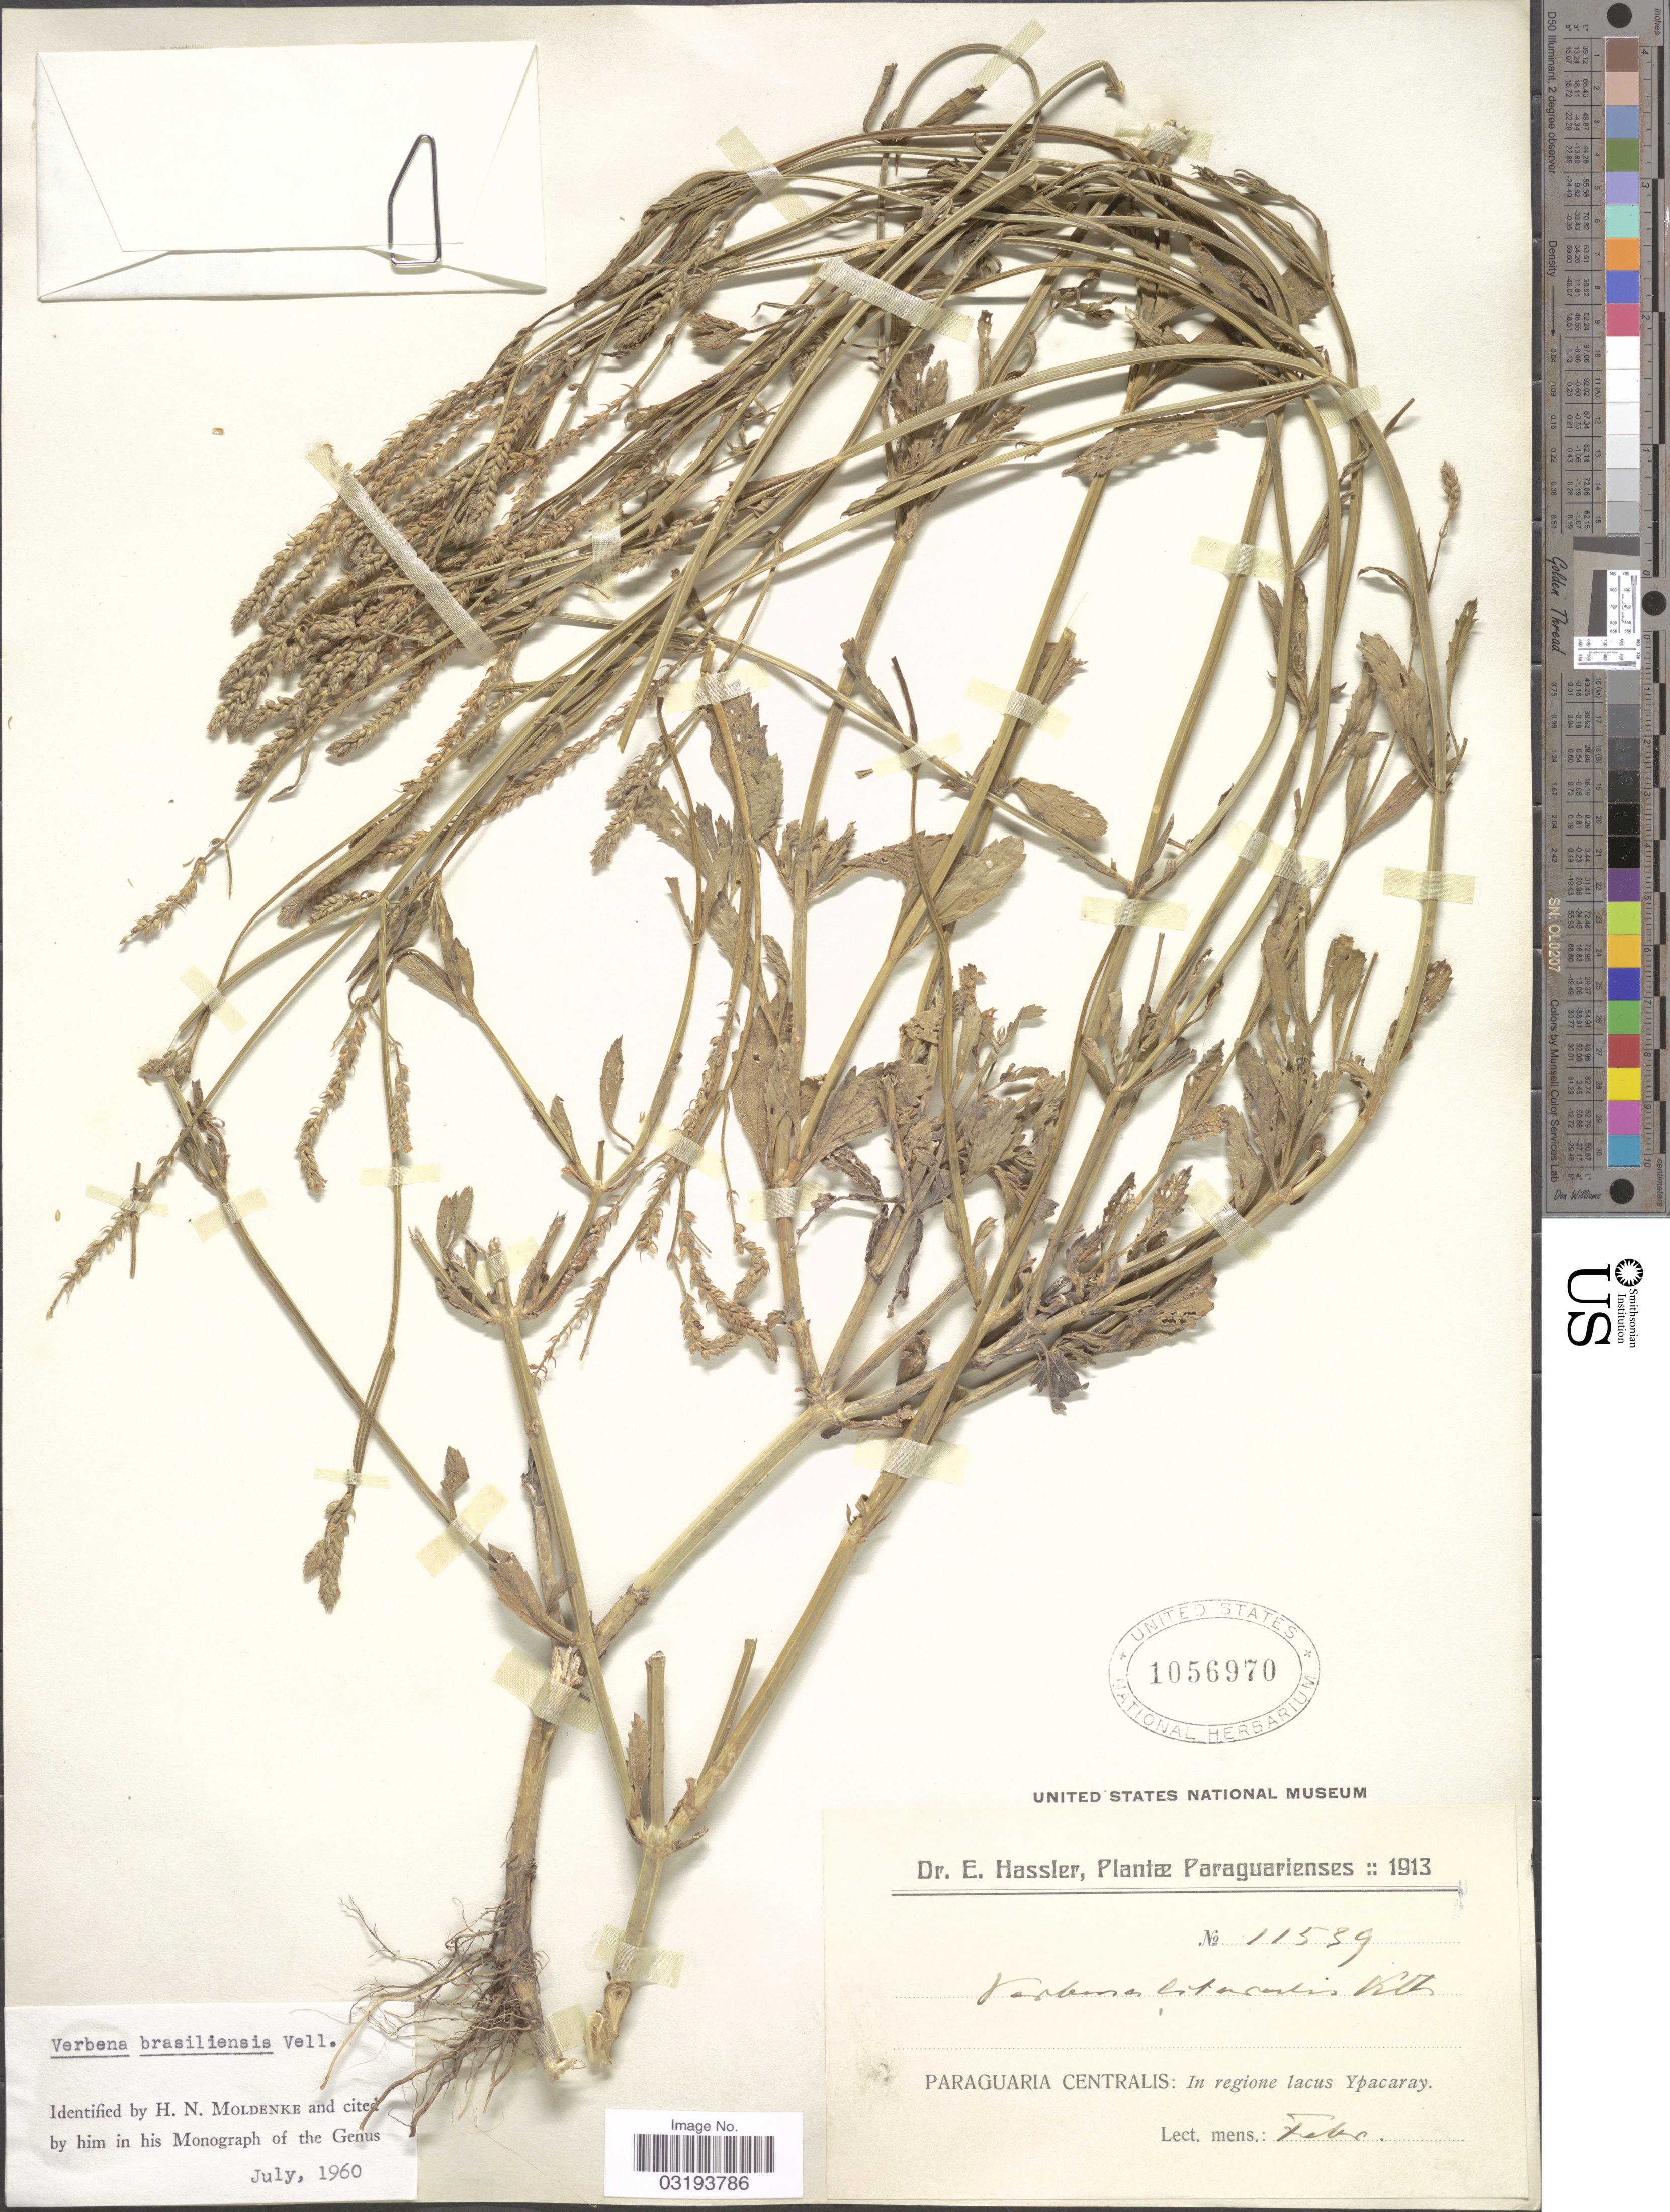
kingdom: Plantae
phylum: Tracheophyta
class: Magnoliopsida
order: Lamiales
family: Verbenaceae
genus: Verbena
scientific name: Verbena litoralis var. brevibracteata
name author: (Kuntze) N. O'Leary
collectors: E. Hassler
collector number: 11539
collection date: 1913-02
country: Paraguay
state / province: Paraguari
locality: Paraguaria Centralis: In regione lacus Ypacaray.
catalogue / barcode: US 1056970